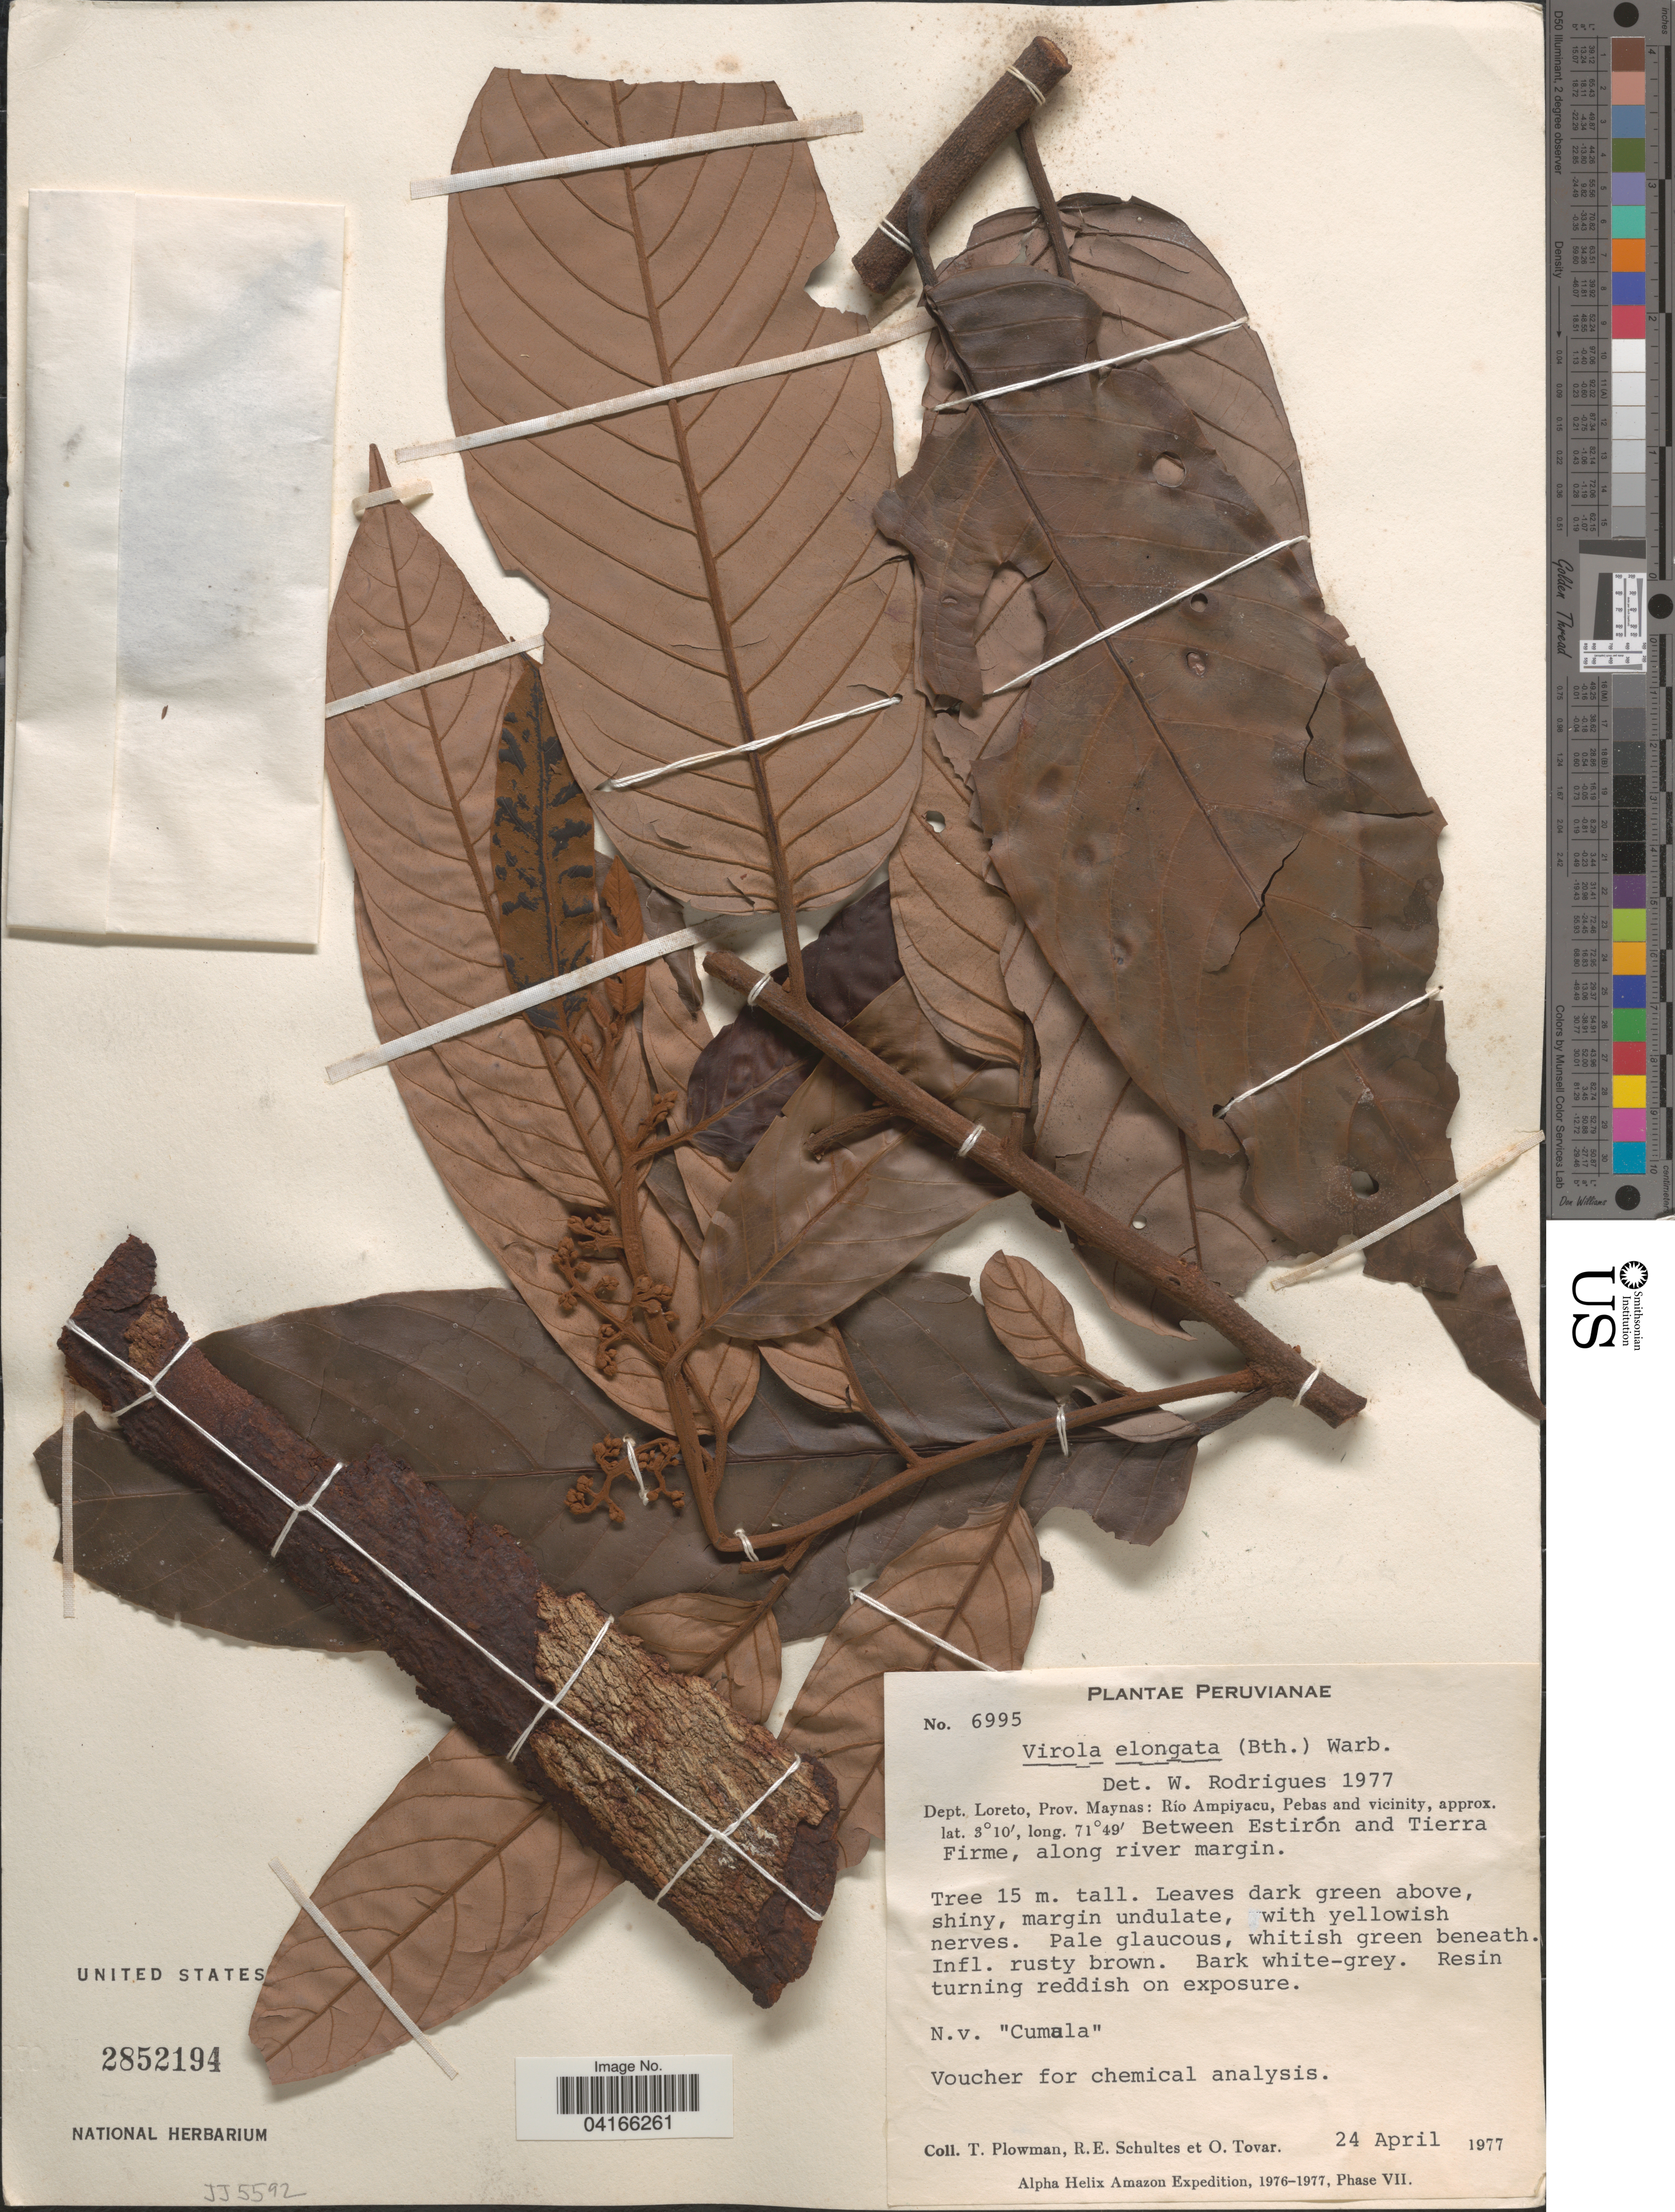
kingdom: Plantae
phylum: Tracheophyta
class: Magnoliopsida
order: Magnoliales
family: Myristicaceae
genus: Virola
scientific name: Virola elongata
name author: (Benth.) Warb.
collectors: T. Plowman, R. E. Schultes & Ó. Tovar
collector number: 6995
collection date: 1977-04-24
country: Peru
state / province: Loreto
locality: Peruvianae. Dept. Loreto, Prov. Maynas: Río Ampiyacu, Pebas and vicinity. Between Estirón and Tierra Firme, along river margin. Alpha Helix Amazon Expedition, 1976-1977, Phase VII.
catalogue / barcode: US 2852194